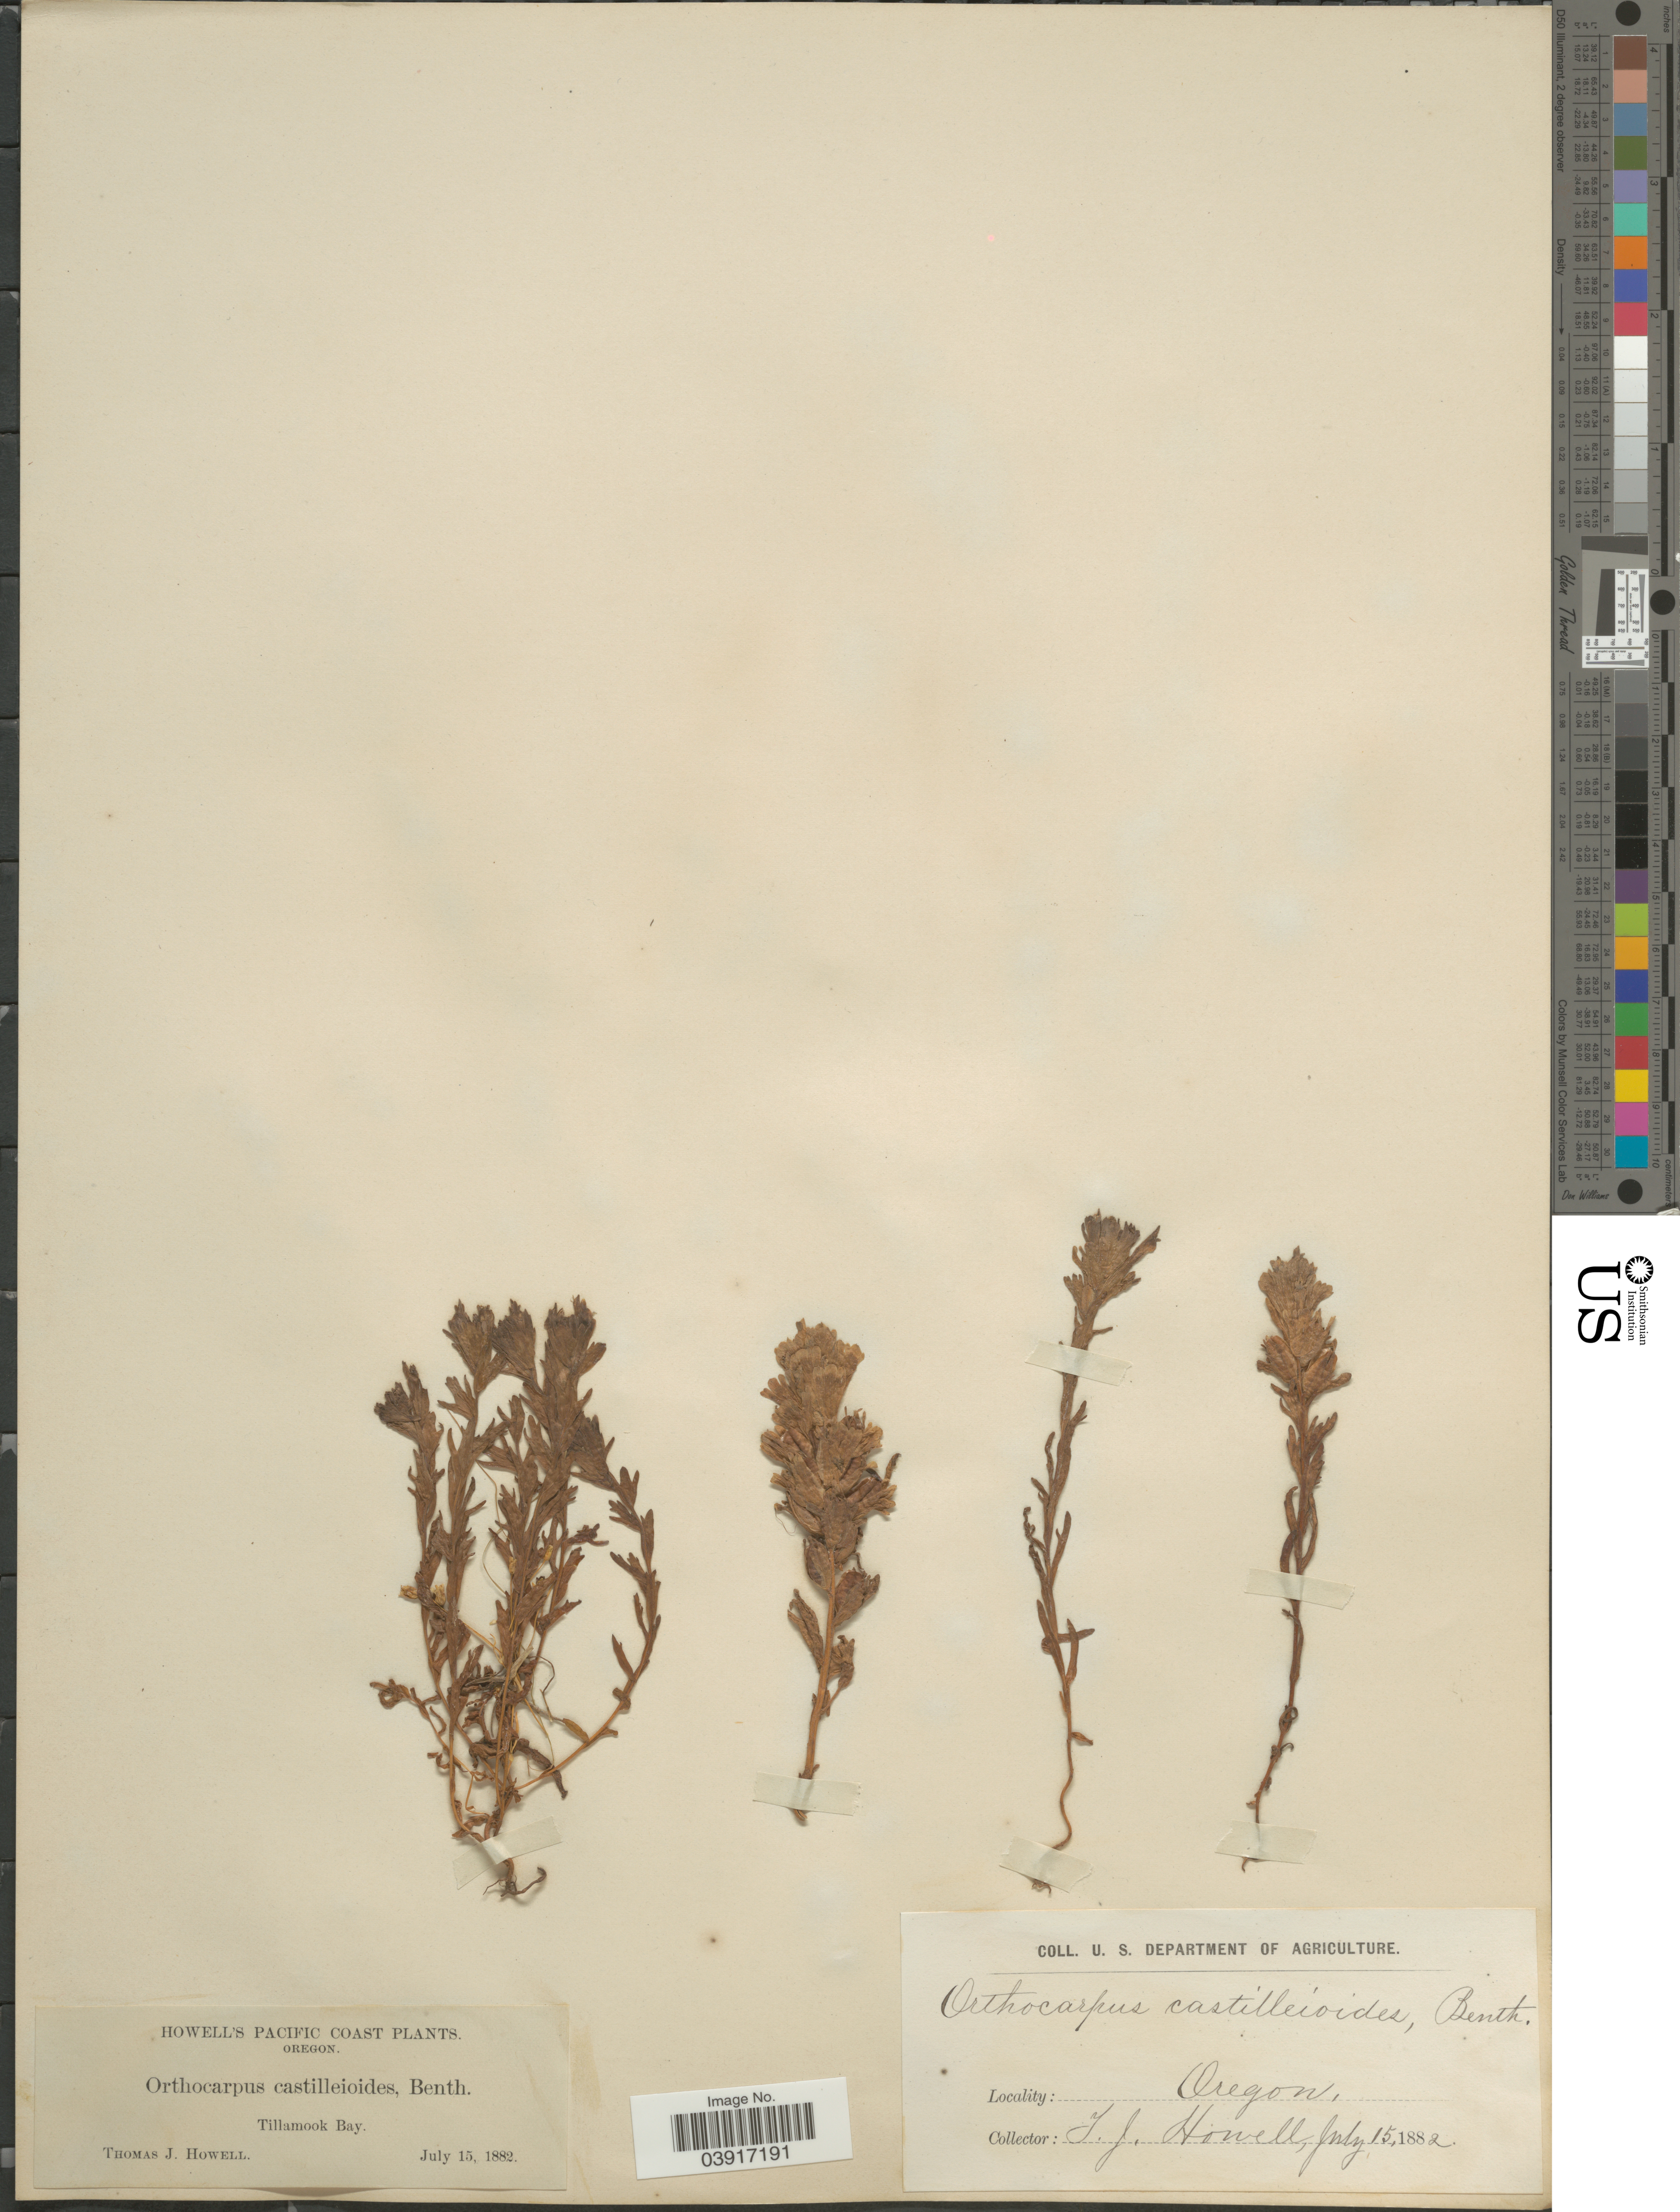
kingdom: Plantae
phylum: Tracheophyta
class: Magnoliopsida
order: Lamiales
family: Orobanchaceae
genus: Orthocarpus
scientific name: Orthocarpus castillejoides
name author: Benth.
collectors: T. Howell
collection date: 1882-07-15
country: United States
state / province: Oregon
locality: Pacific Coast. Tillamook Bay.